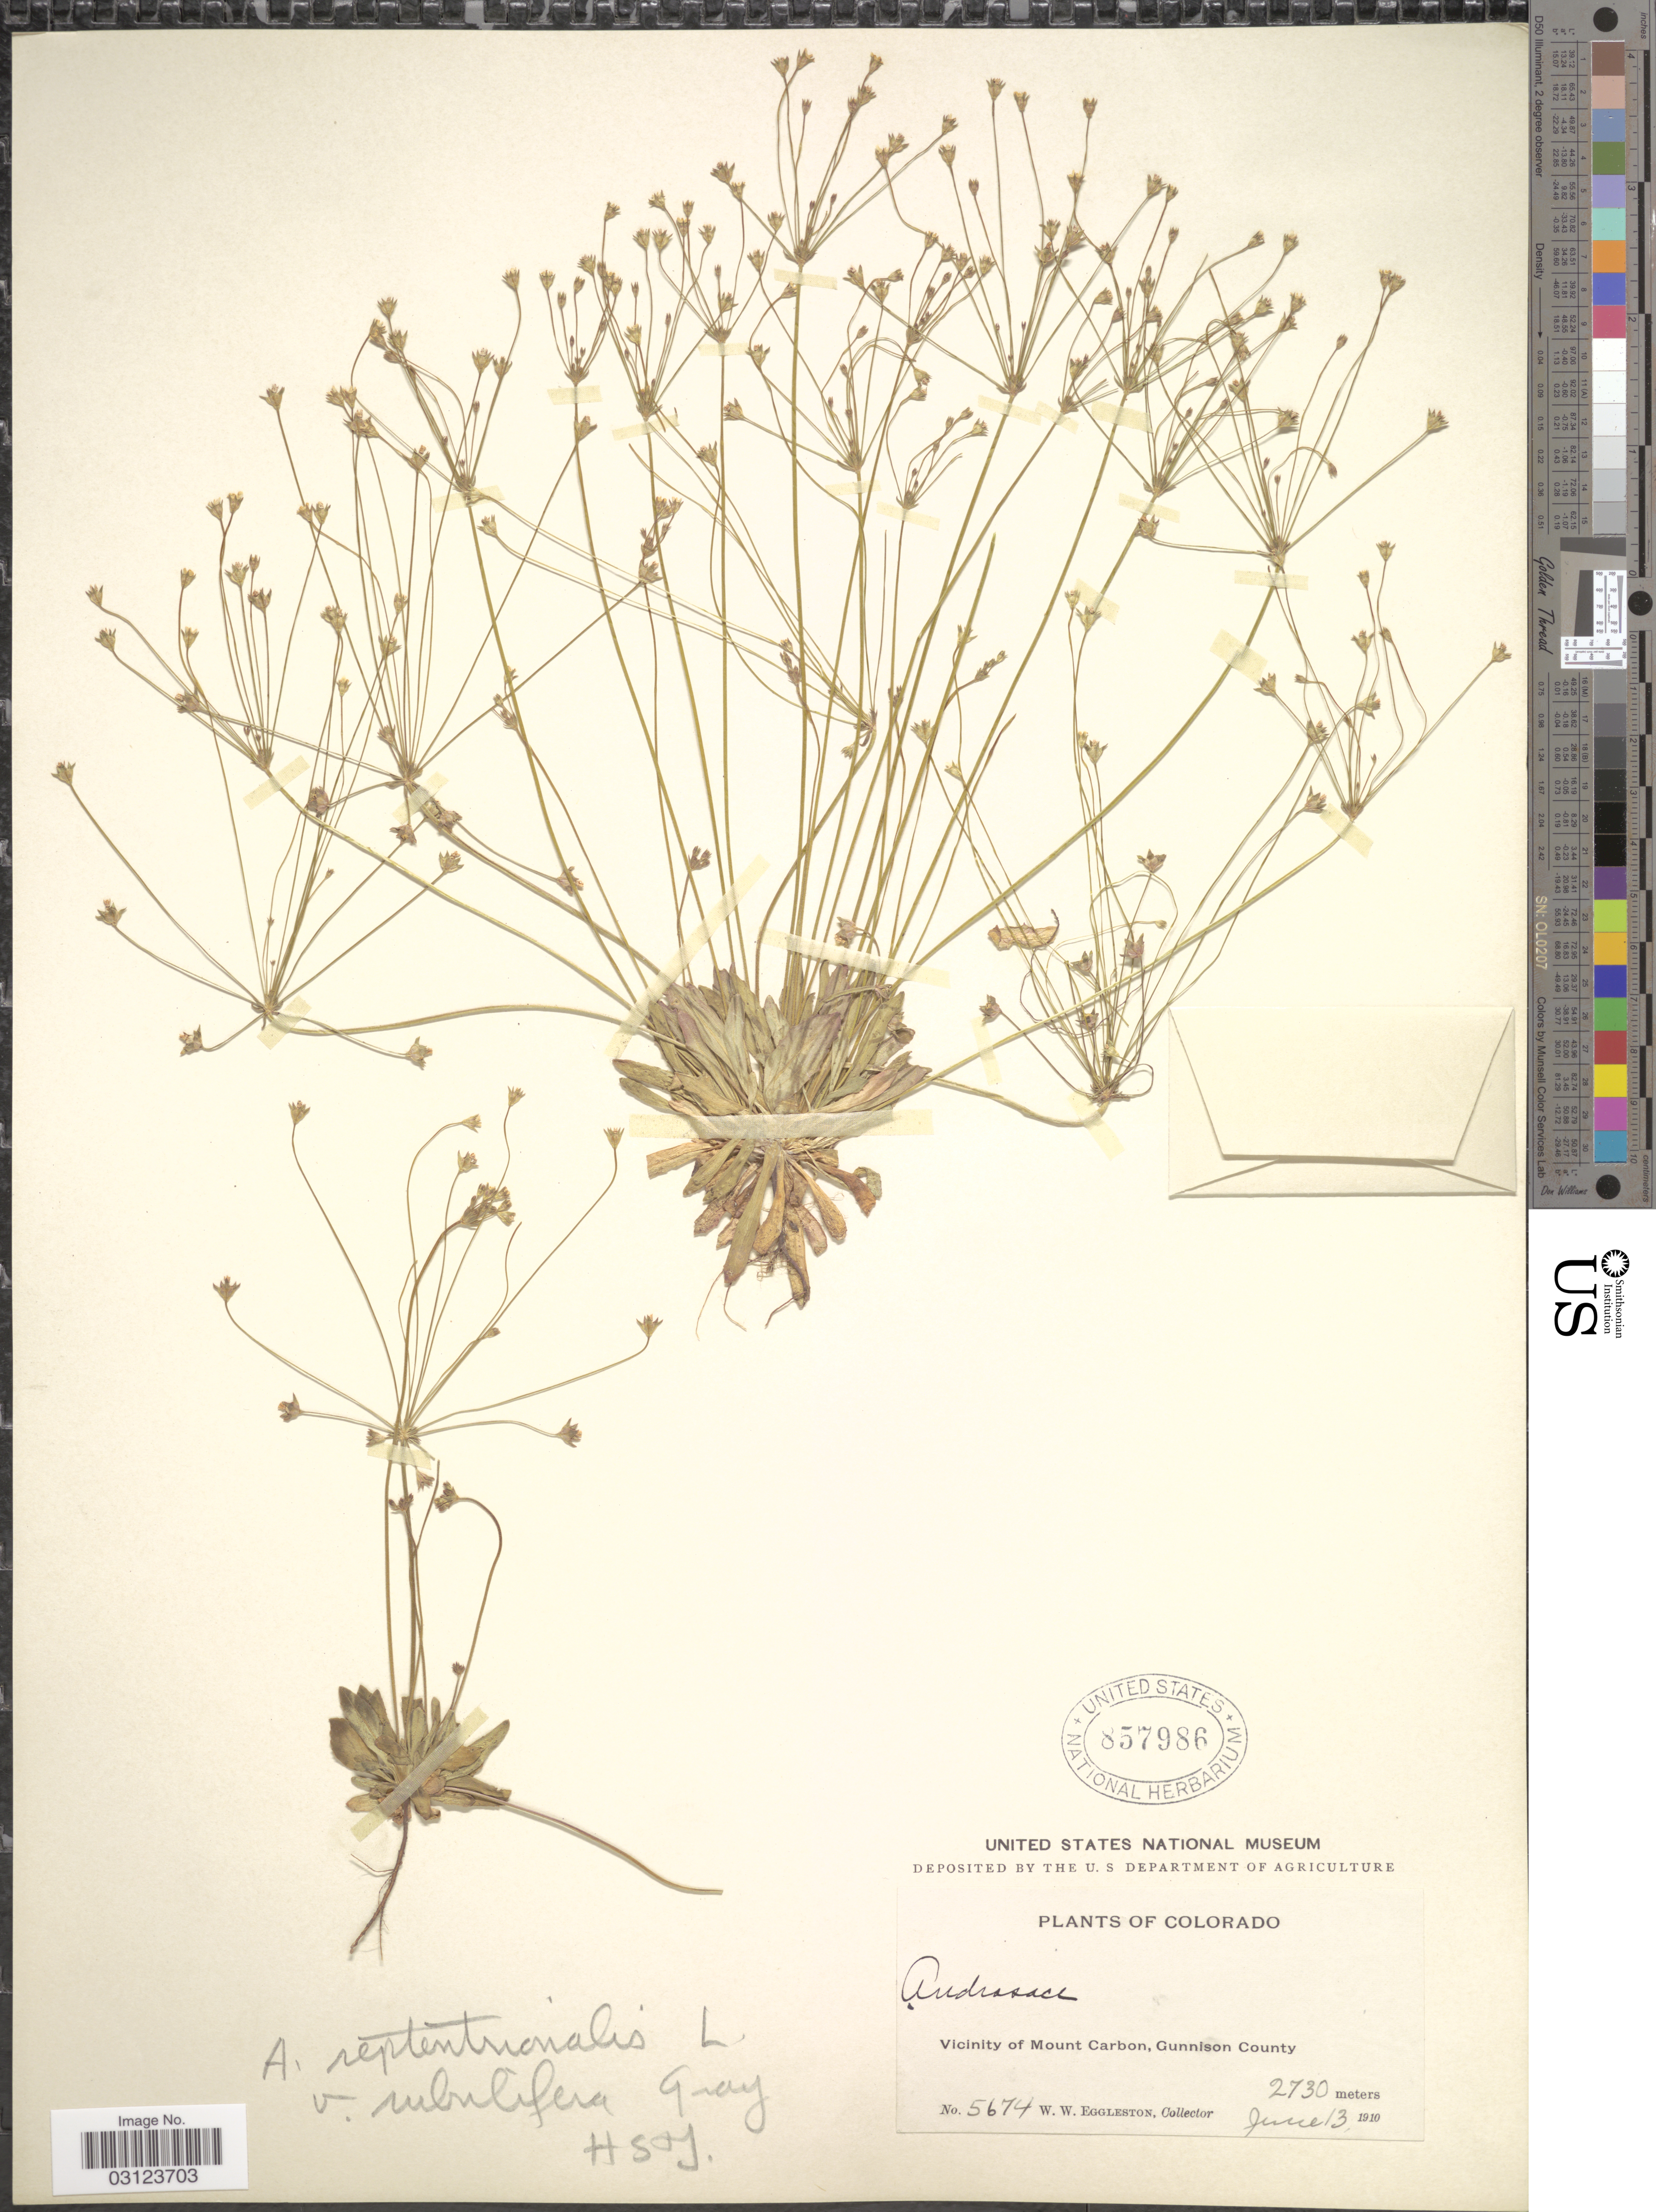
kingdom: Plantae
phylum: Tracheophyta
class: Magnoliopsida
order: Ericales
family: Primulaceae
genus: Androsace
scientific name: Androsace septentrionalis subsp. subulifera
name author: (A. Gray) G.T. Robbins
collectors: W. W. Eggleston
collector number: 5674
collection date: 1910-06-13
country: United States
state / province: Colorado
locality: Vicinity of Mount Carbon, Gunnison County.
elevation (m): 2730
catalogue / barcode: US 857986